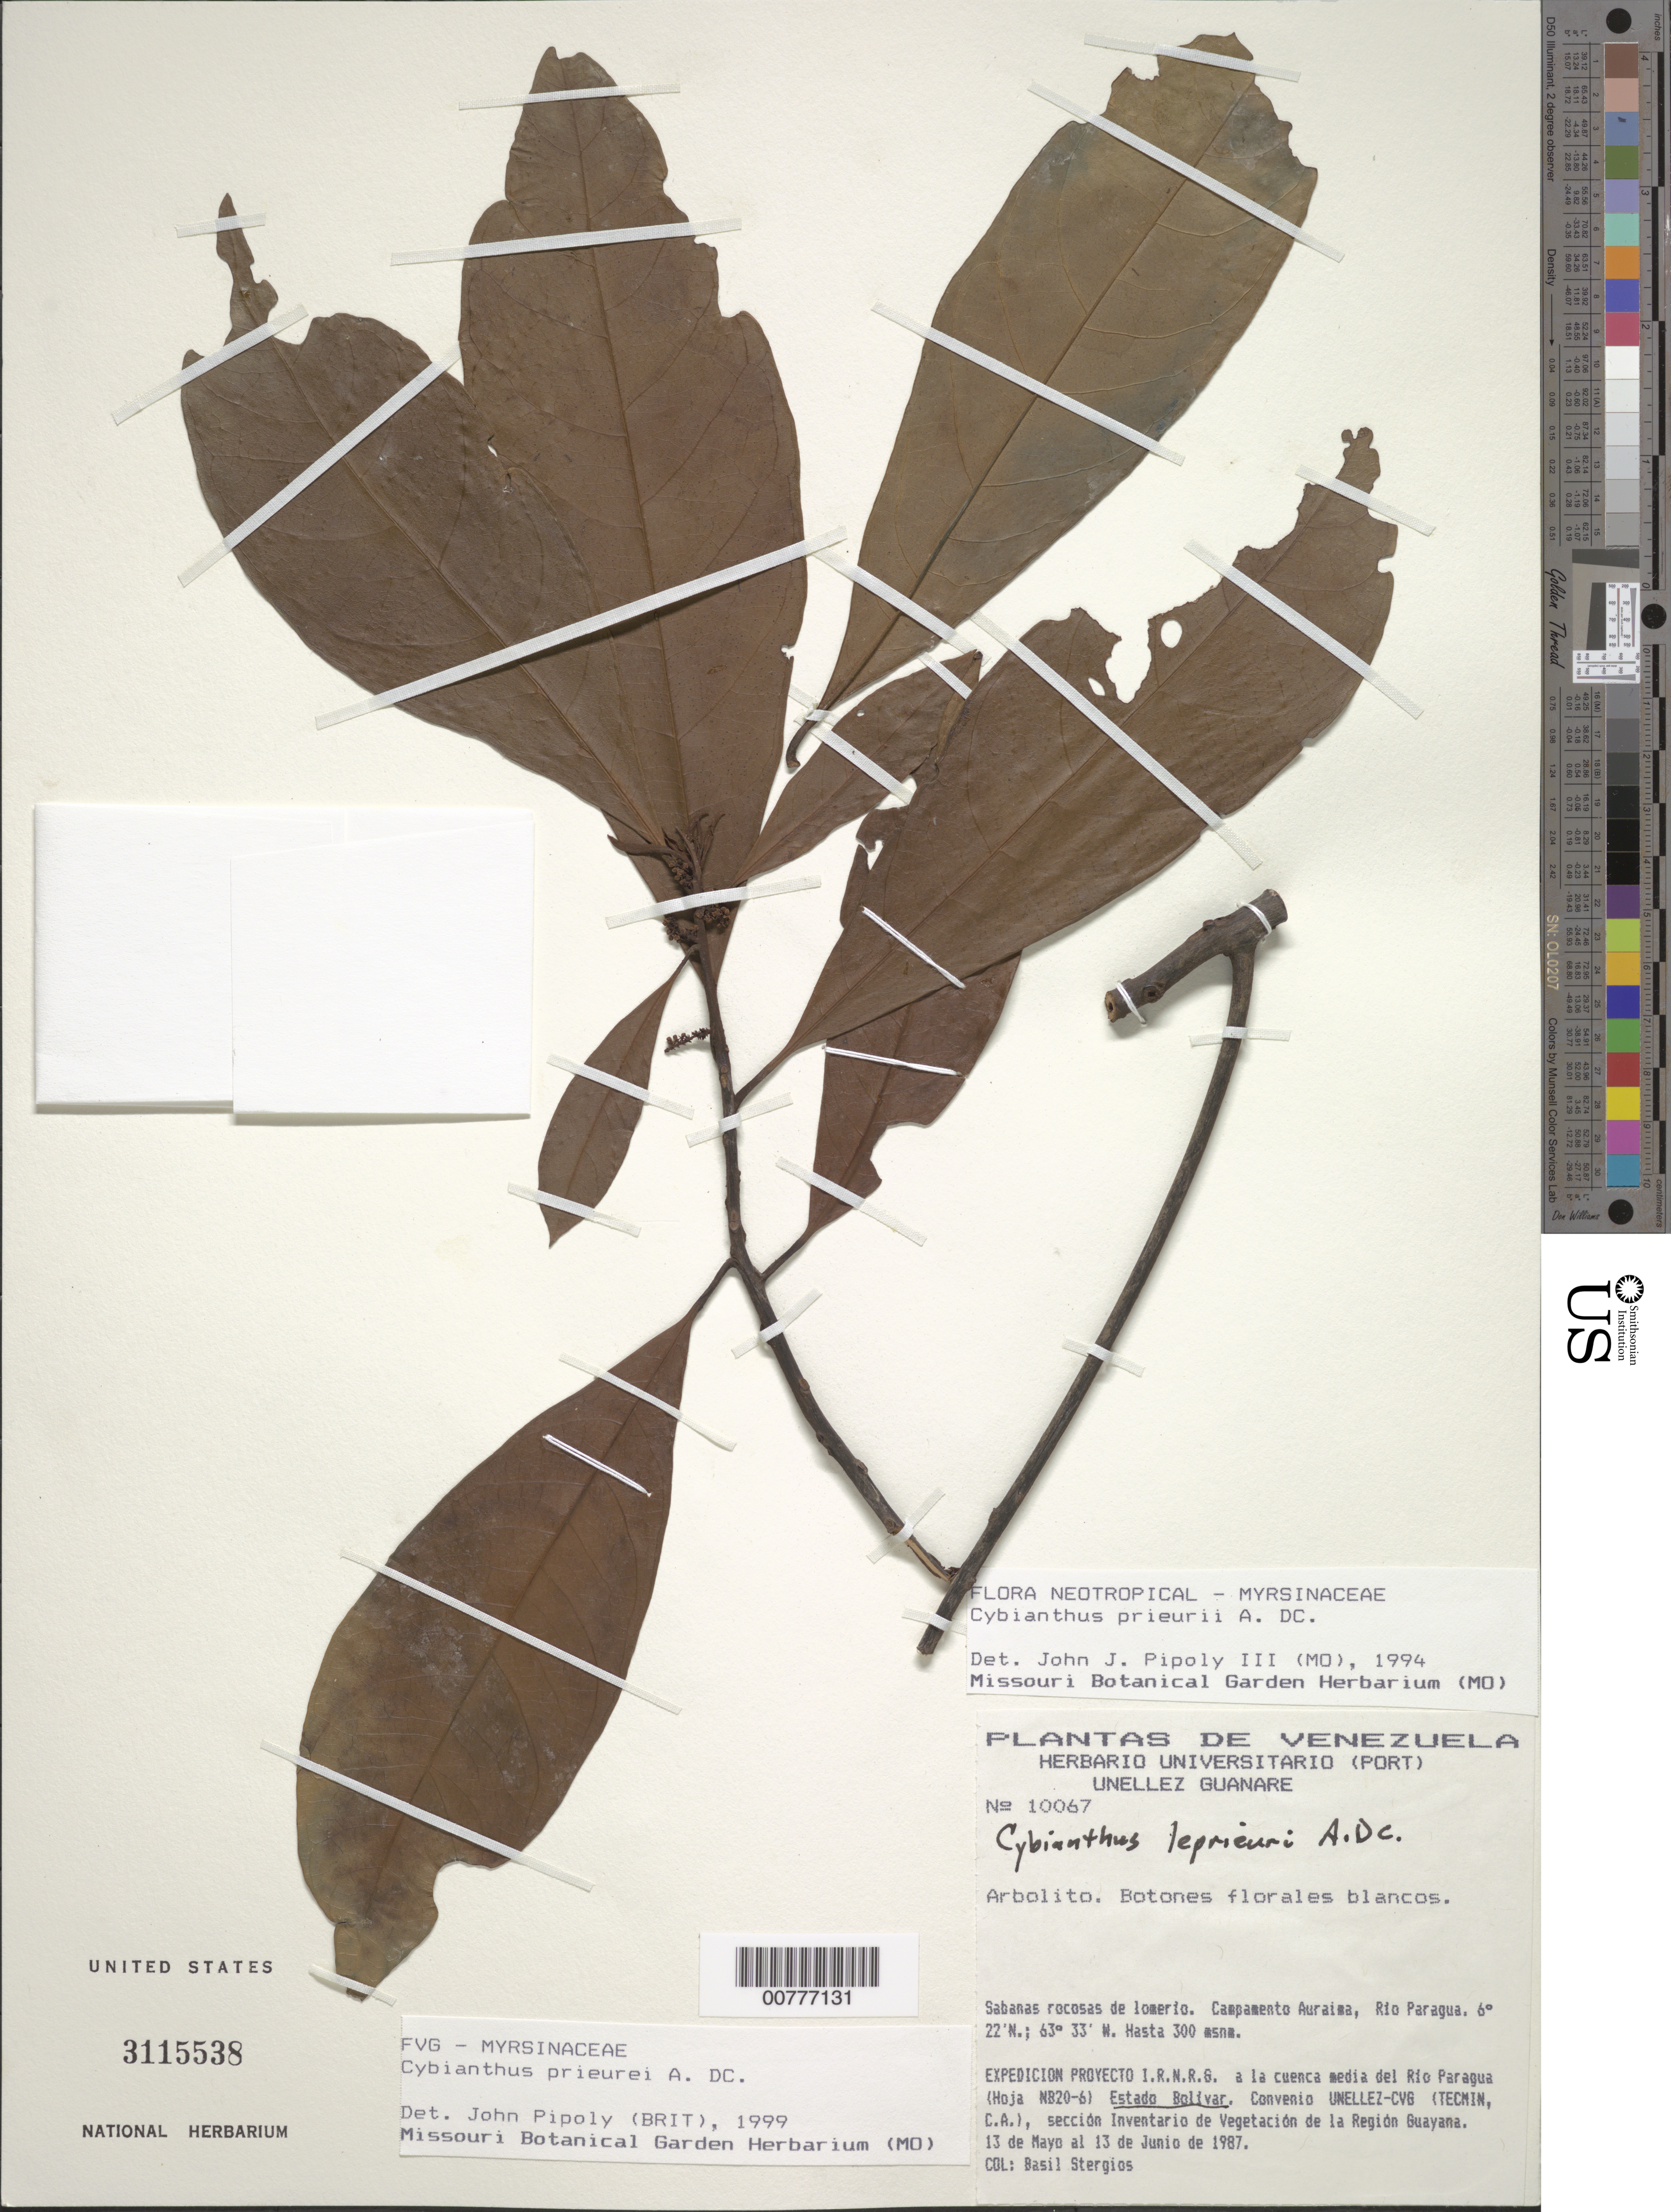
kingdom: Plantae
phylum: Tracheophyta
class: Magnoliopsida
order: Ericales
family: Primulaceae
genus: Cybianthus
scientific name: Cybianthus prieurii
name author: A. DC.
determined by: Pipoly, J. J., III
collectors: B. G. Stergios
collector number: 10067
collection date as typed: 13-May-87 to 13-Jun-87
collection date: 1987-05-13/1987-06-13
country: Venezuela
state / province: Bolívar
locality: Río Paragua, Campamento Auraima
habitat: Sabanas rocosas de lomerío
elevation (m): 300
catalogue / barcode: US 3115538